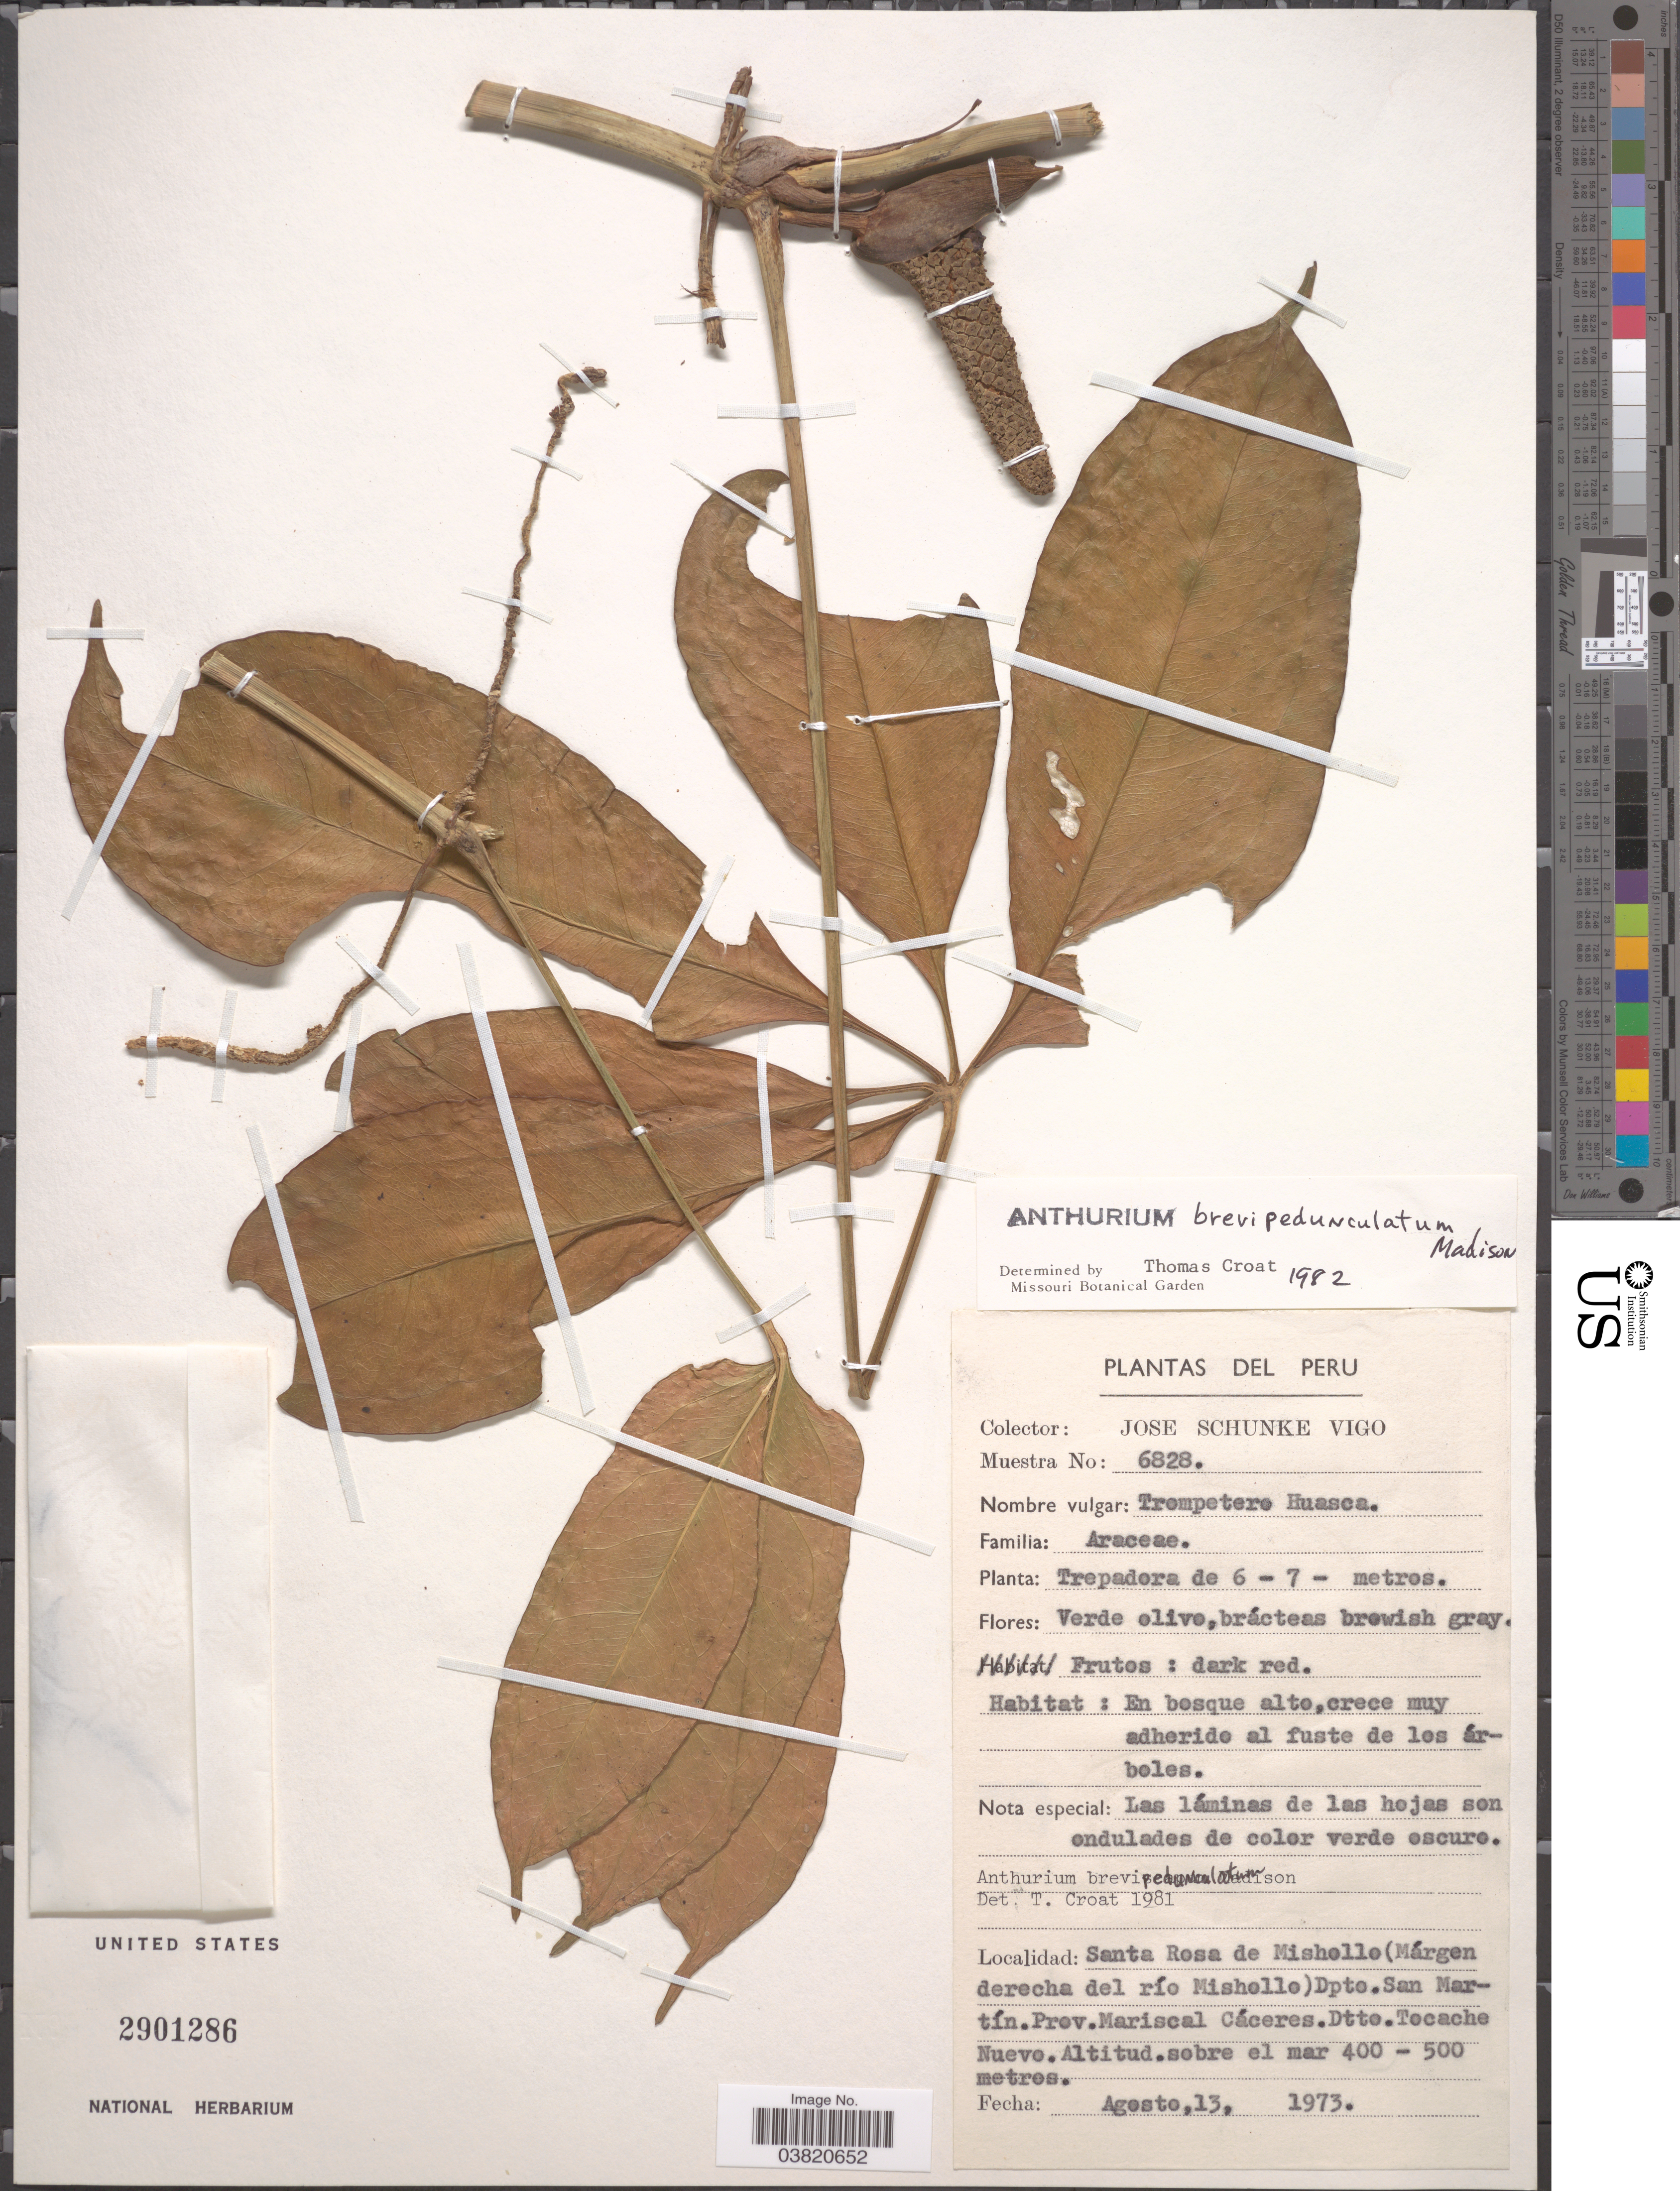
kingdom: Plantae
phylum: Tracheophyta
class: Liliopsida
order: Alismatales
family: Araceae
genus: Anthurium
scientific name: Anthurium brevipedunculatum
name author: Madison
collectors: J. Schunke Vigo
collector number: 6828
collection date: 1973-08-13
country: Peru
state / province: San Martín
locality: Santa Rosa de Mishelle (Márgen derecha del río Mishelle)Dpto.San Martín.Prov.Mariscal Cáceres.Dtto.Tocache Nuevo.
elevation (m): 400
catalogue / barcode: US 2901286